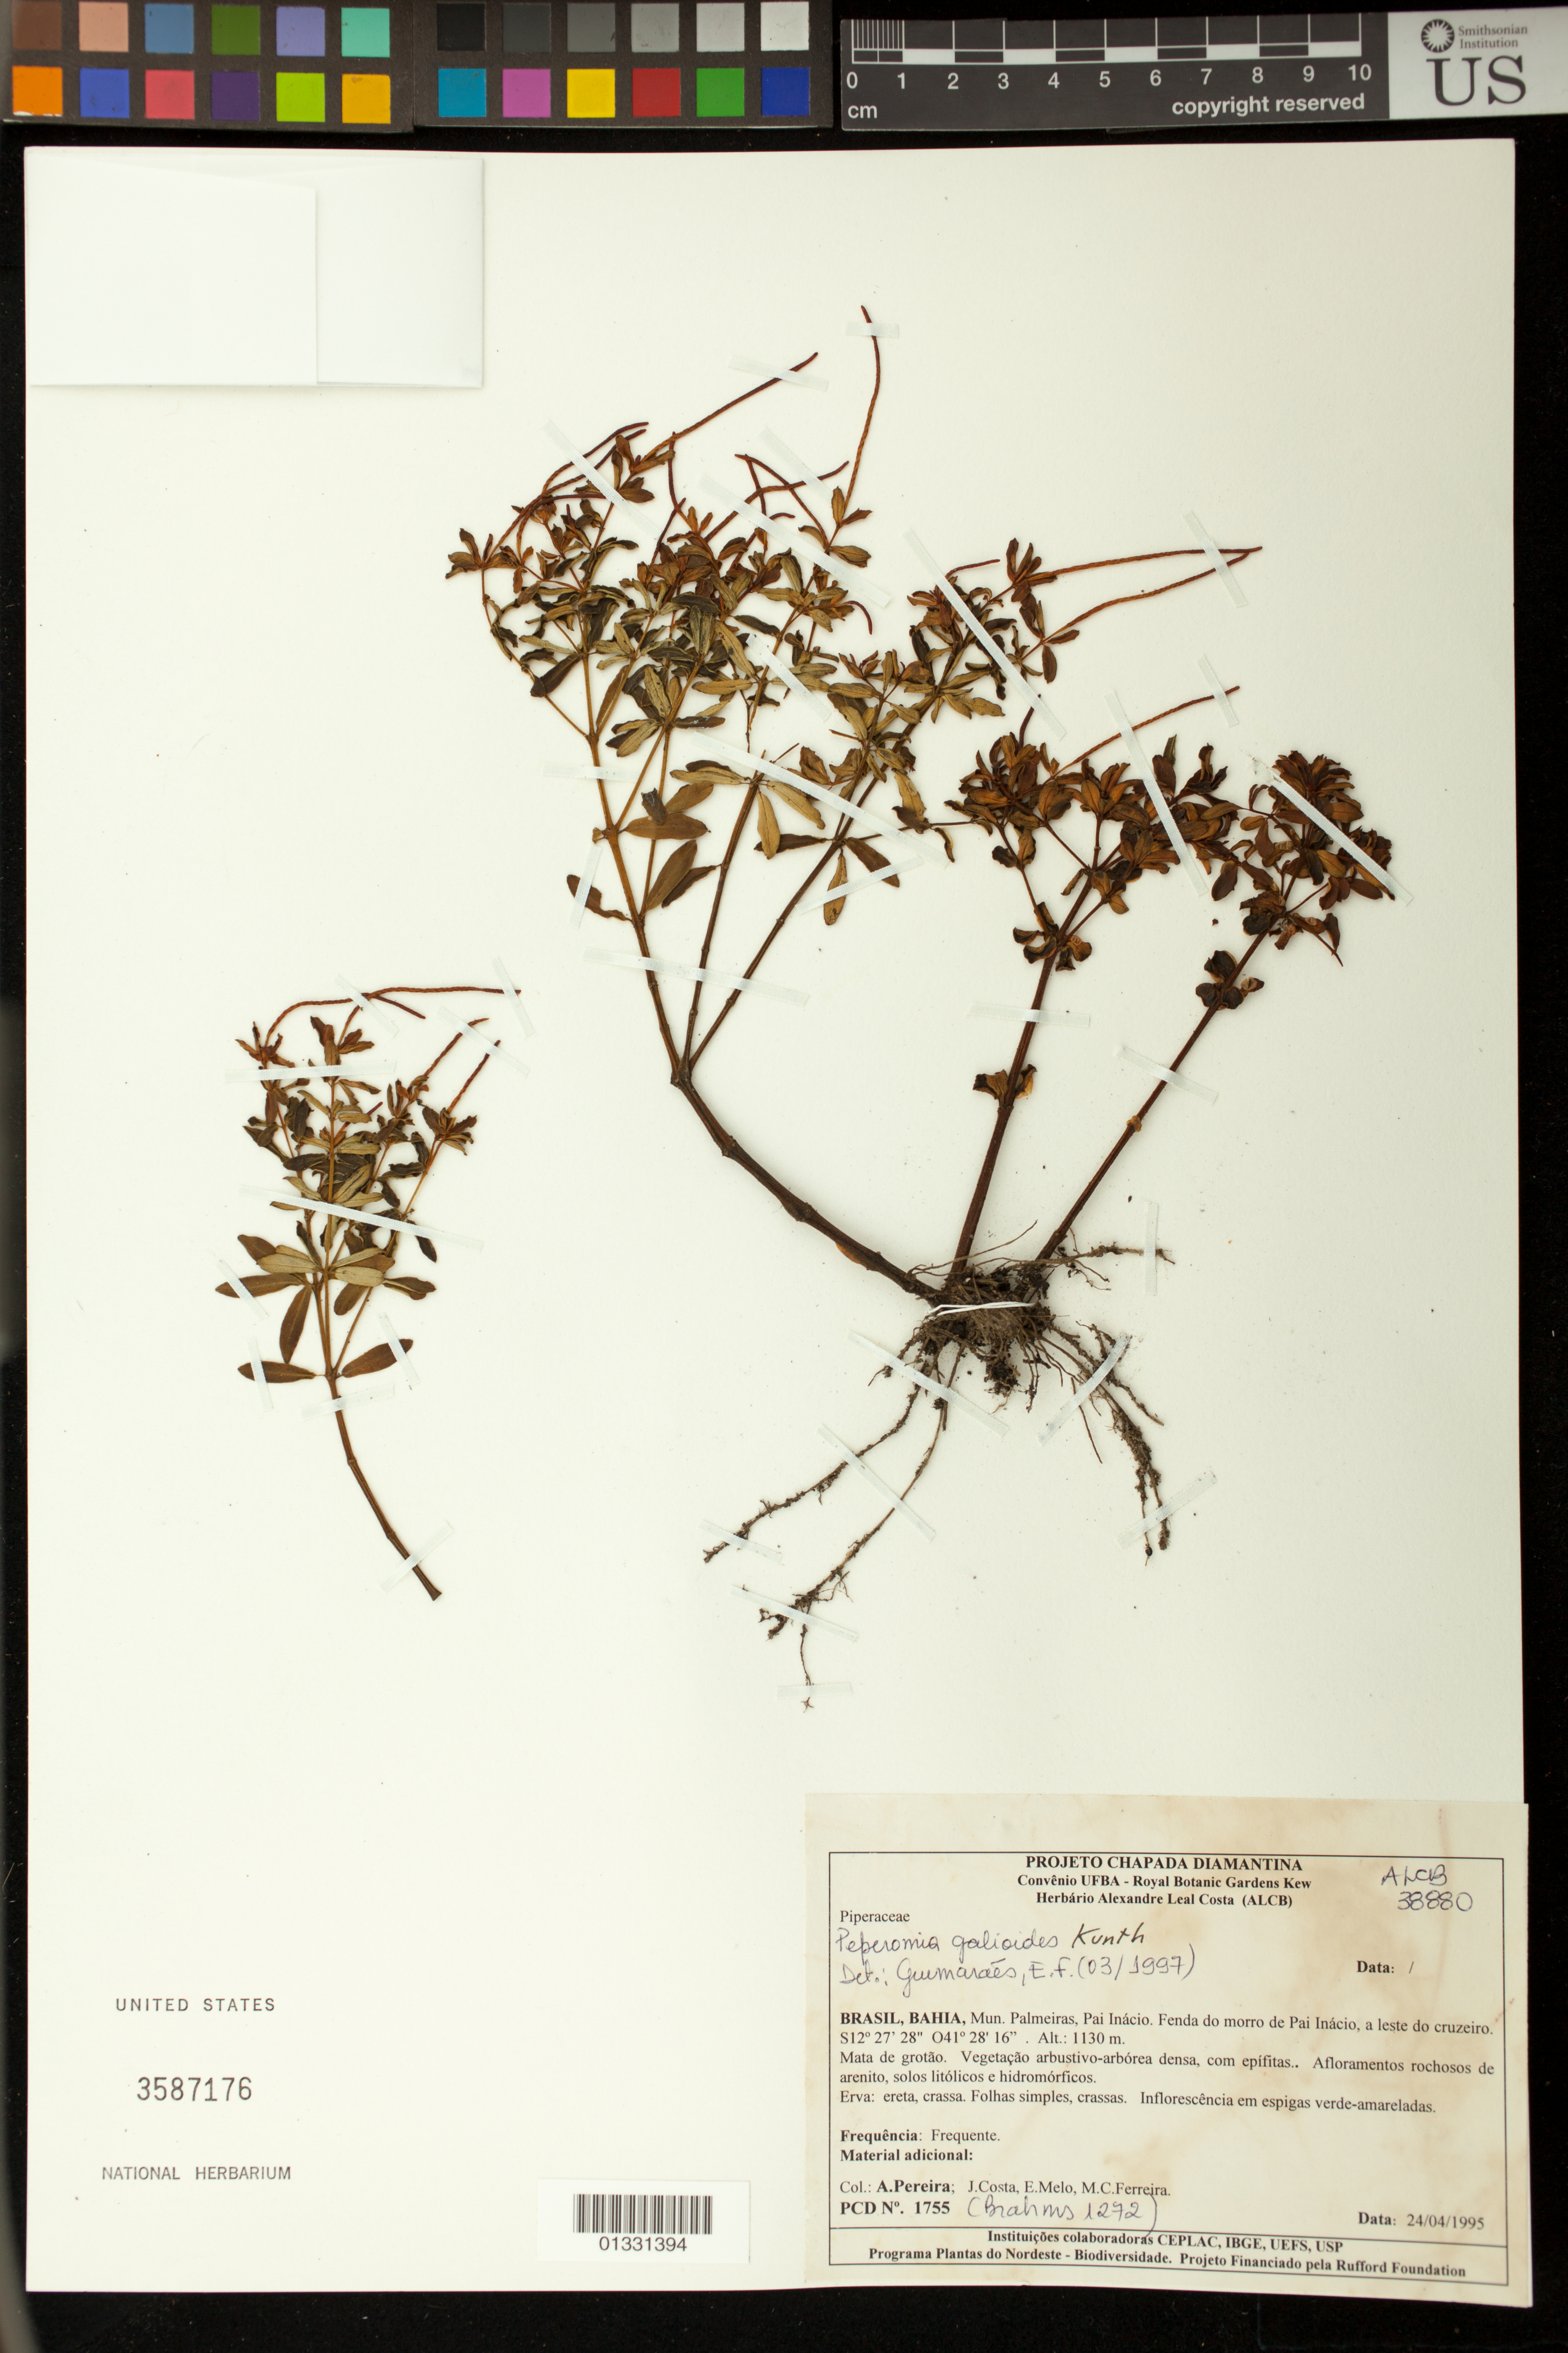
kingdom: Plantae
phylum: Tracheophyta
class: Magnoliopsida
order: Piperales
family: Piperaceae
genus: Peperomia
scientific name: Peperomia galioides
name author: Kunth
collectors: A. Pereira, J. Costa, E. Melo & M. Ferreira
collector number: PCD 1755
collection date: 1995-04-24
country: Brazil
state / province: Bahia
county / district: Palmeiras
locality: Pai Inácio. Fenda do morro de Pai Inácio, a leste do cruzeiro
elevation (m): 1130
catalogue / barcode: US 3587176